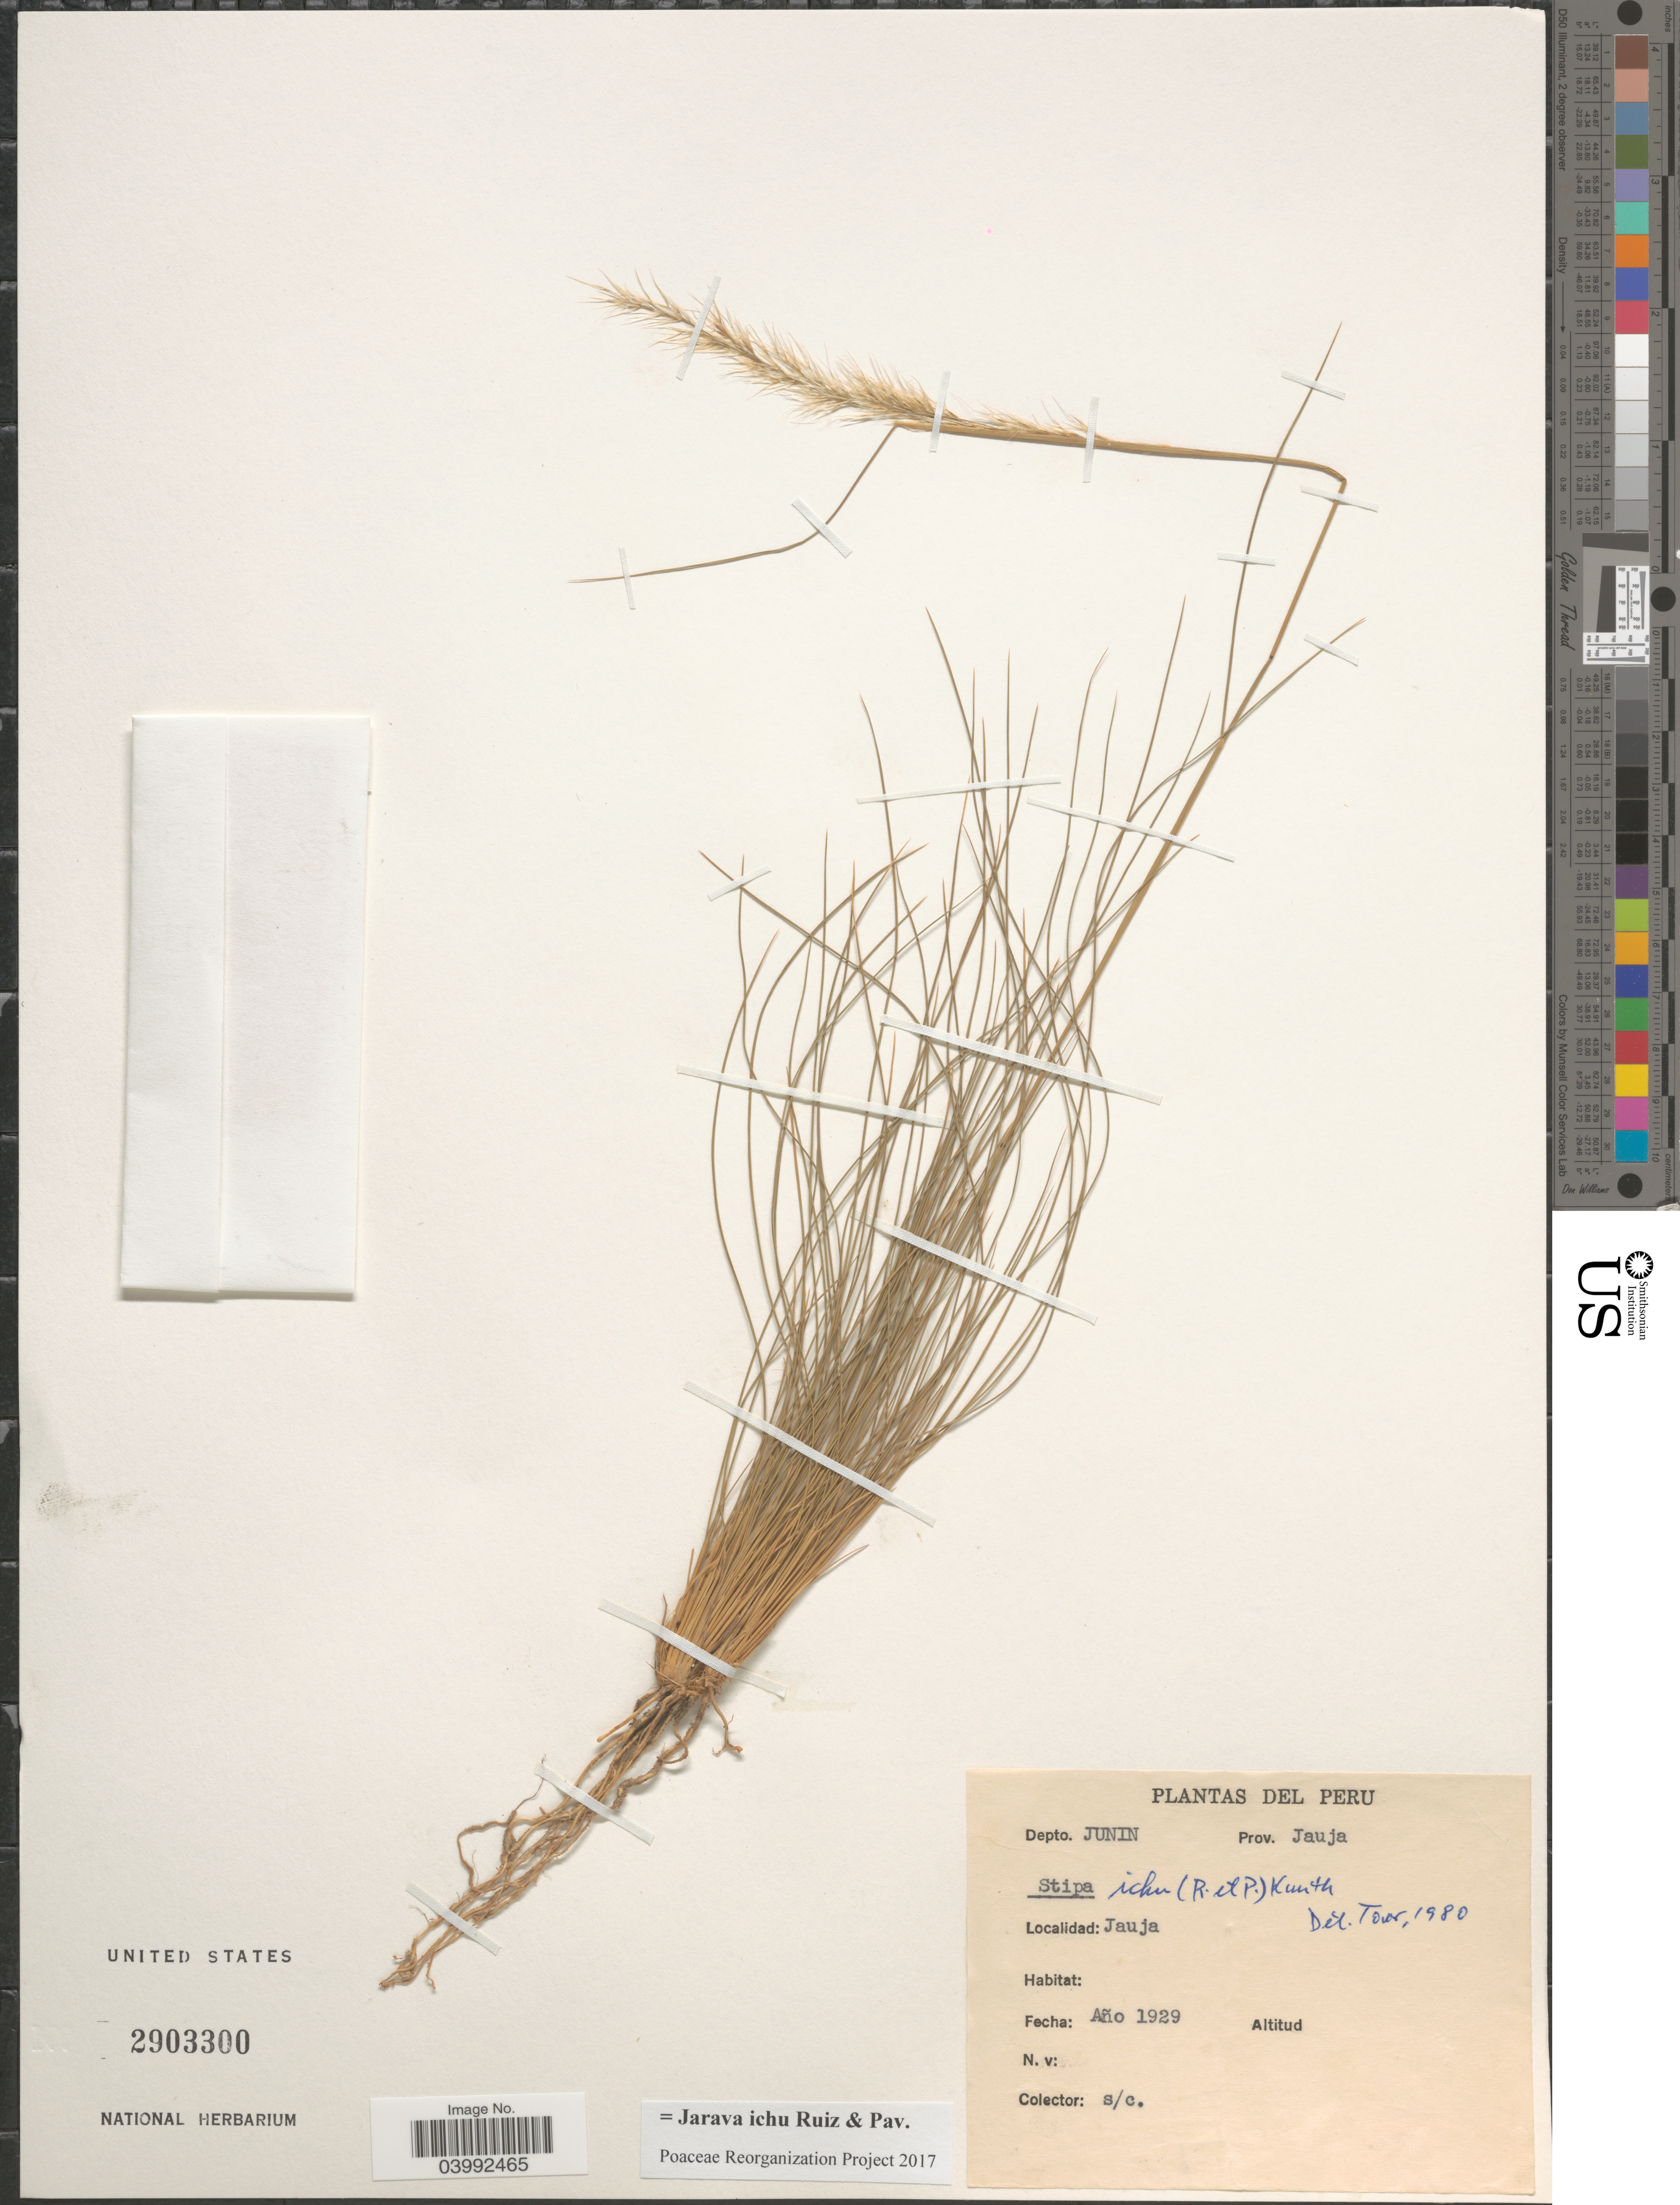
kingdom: Plantae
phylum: Tracheophyta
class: Liliopsida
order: Poales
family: Poaceae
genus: Jarava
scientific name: Jarava ichu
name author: Ruiz & Pav.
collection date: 1929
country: Peru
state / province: Junín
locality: Depto. Junin. Prov. Jauja. Jauja.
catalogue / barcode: US 2903300